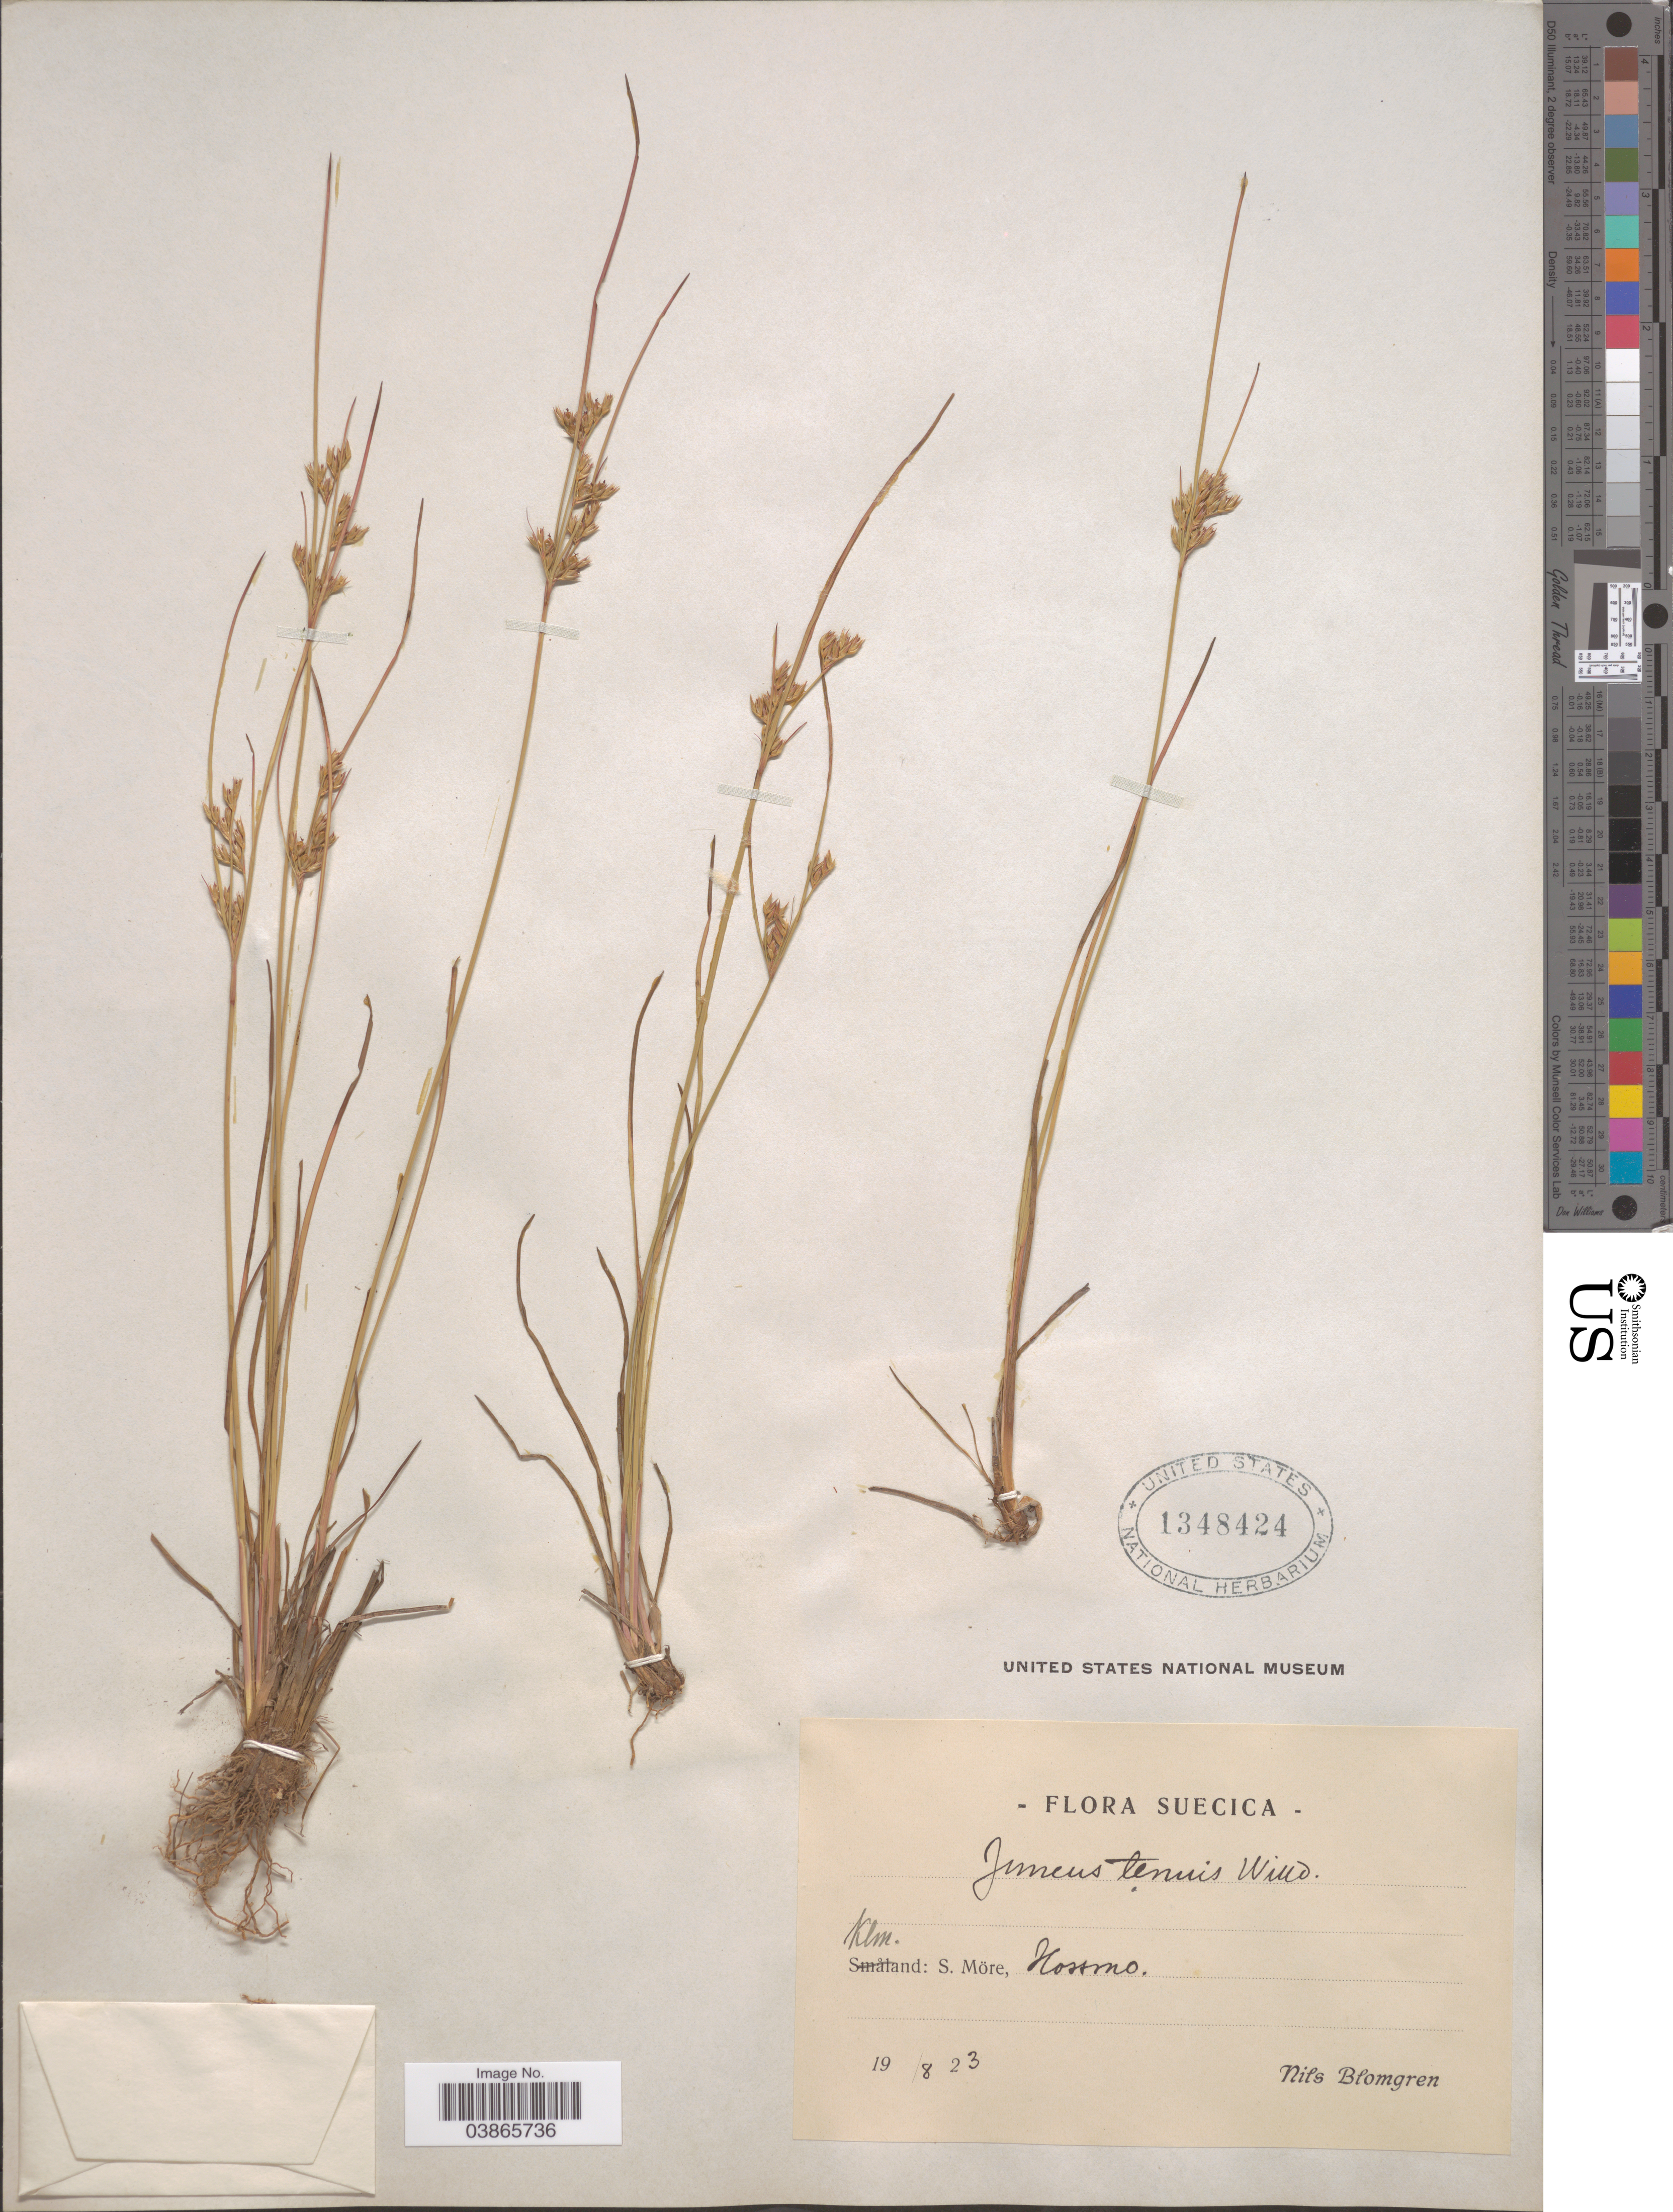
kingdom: Plantae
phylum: Tracheophyta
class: Liliopsida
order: Poales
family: Juncaceae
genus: Juncus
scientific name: Juncus tenuis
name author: Willd.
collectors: N. Blomgren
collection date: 1923-08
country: Sweden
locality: Suecica. Klm. S. Möre, Hossmo.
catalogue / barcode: US 1348424